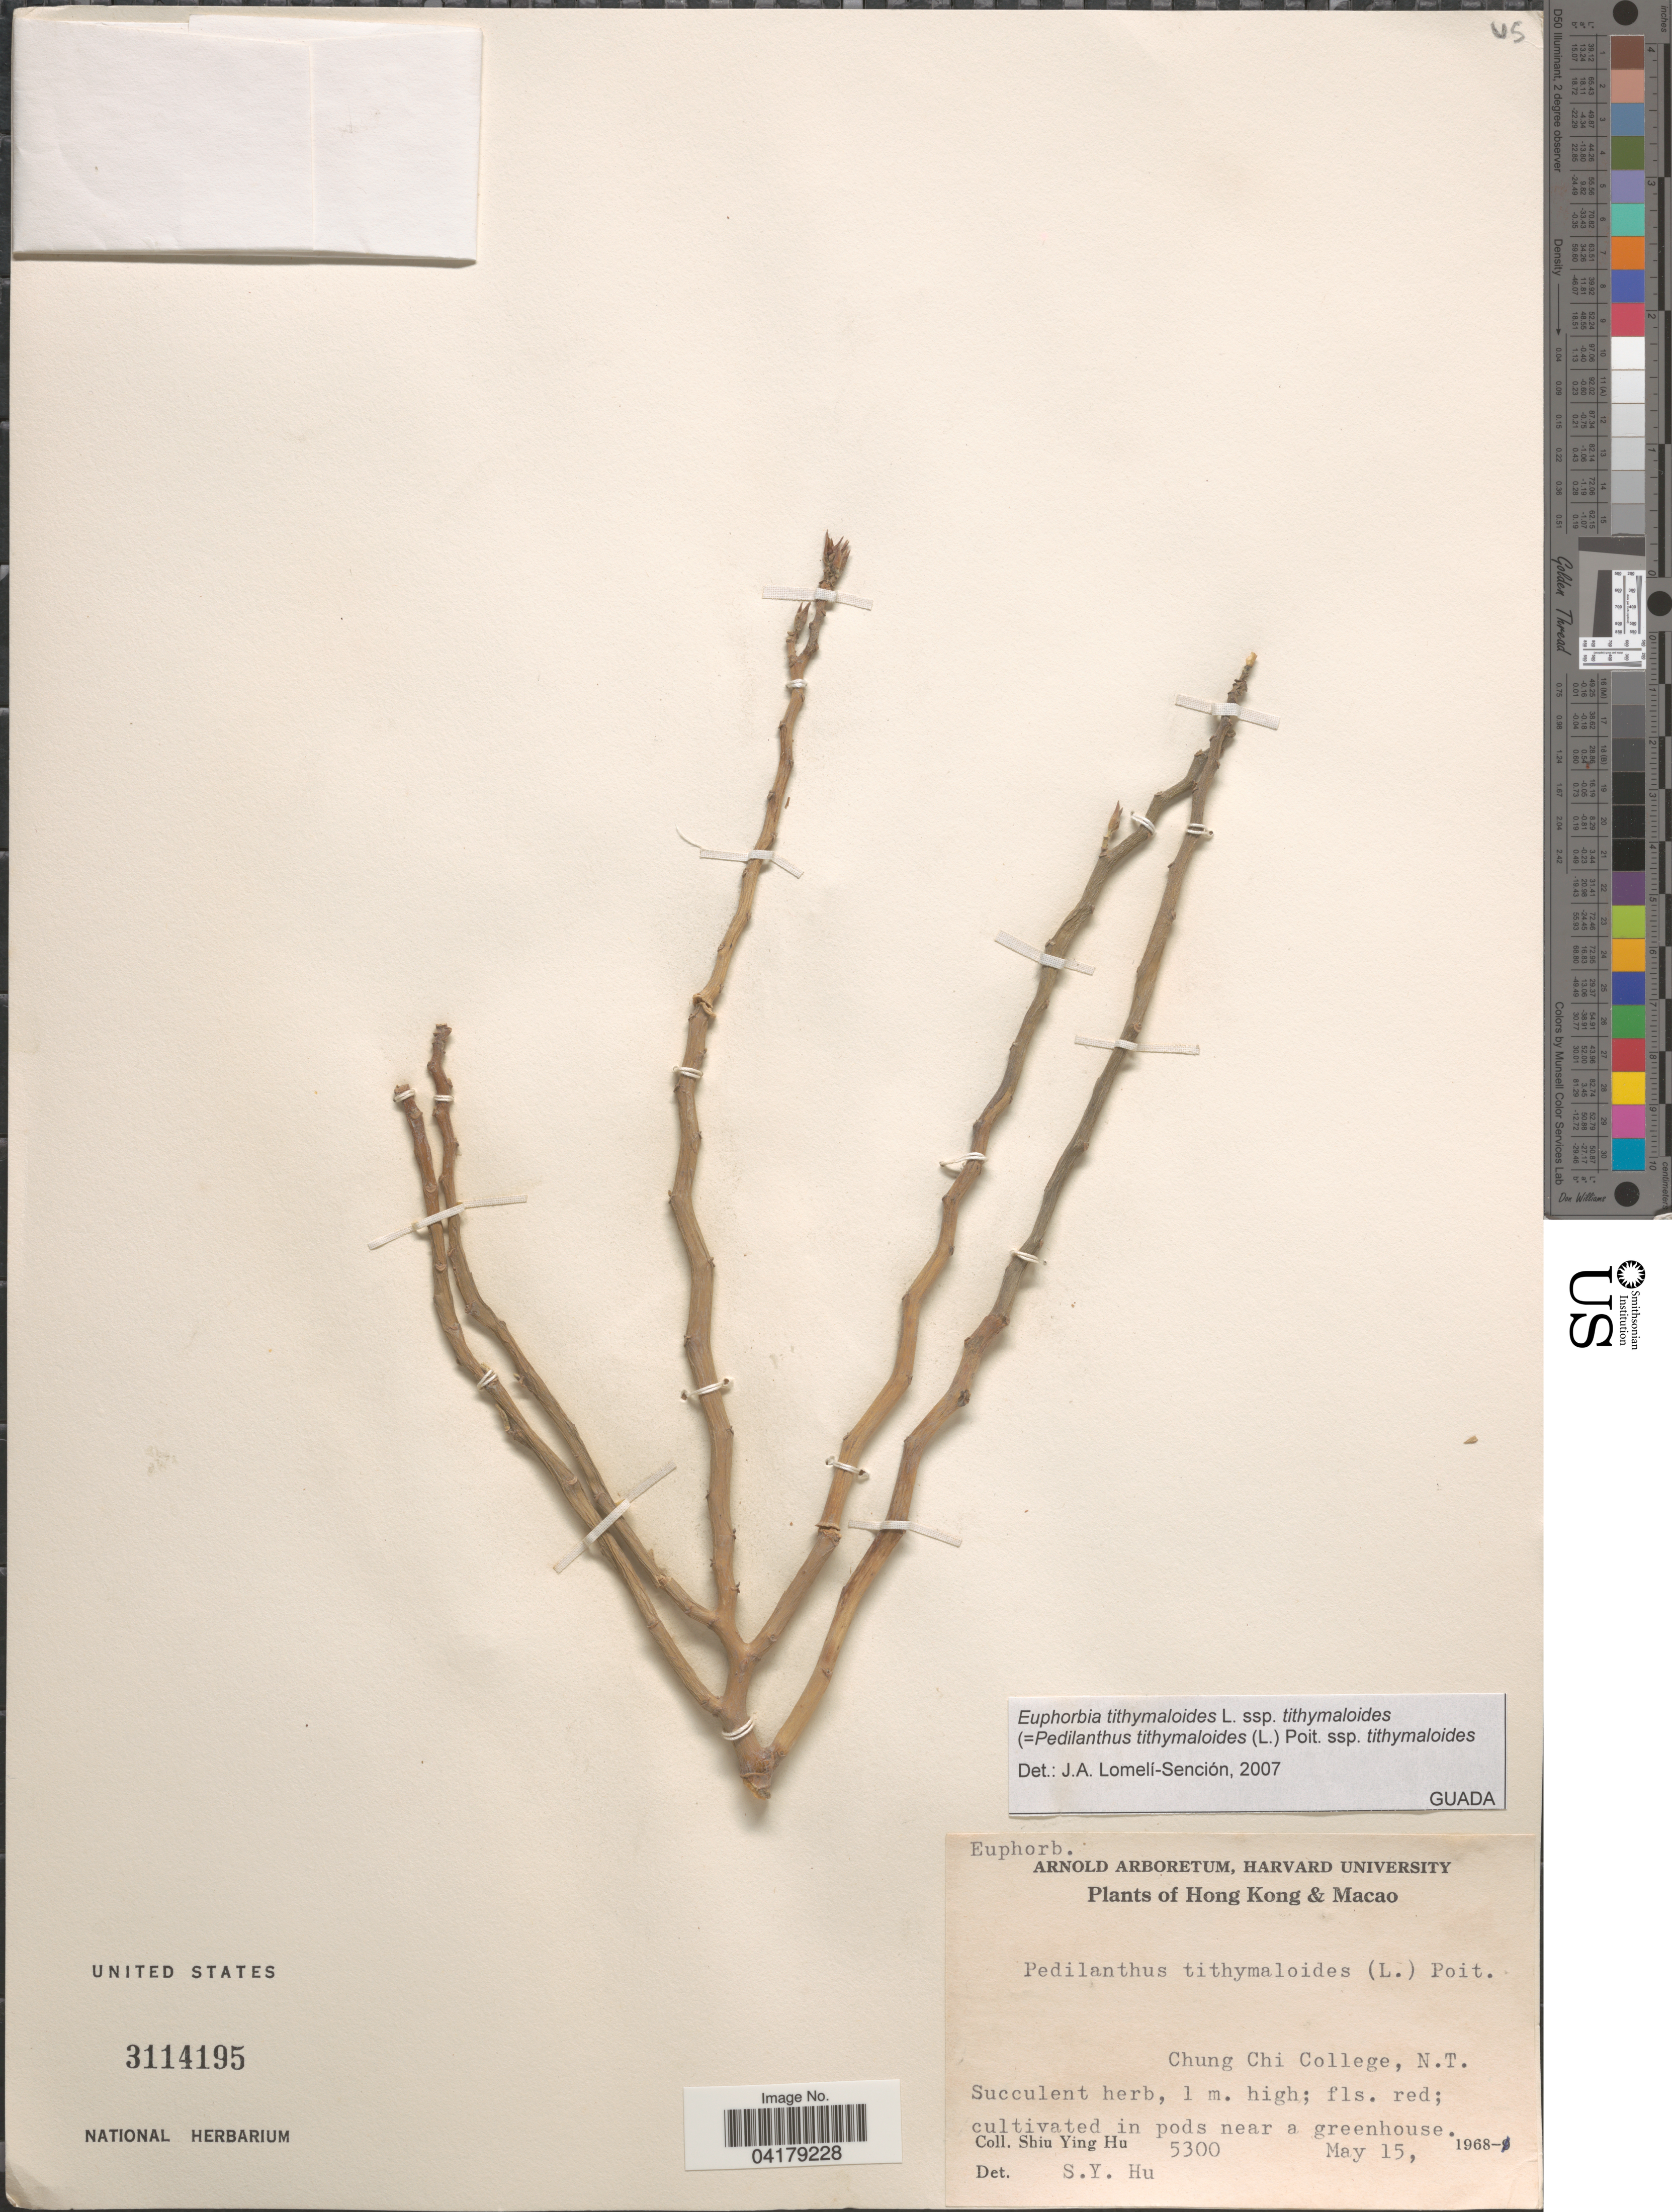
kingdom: Plantae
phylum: Tracheophyta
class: Magnoliopsida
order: Malpighiales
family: Euphorbiaceae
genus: Euphorbia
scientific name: Euphorbia tithymaloides subsp. tithymaloides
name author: L.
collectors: S. Y. Hu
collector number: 5300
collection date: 1968-05-15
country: China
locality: Hong Kong & Macao. Chung Chi College, N. T. Cultivated in pods near a greenhouse.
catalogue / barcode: US 3114195